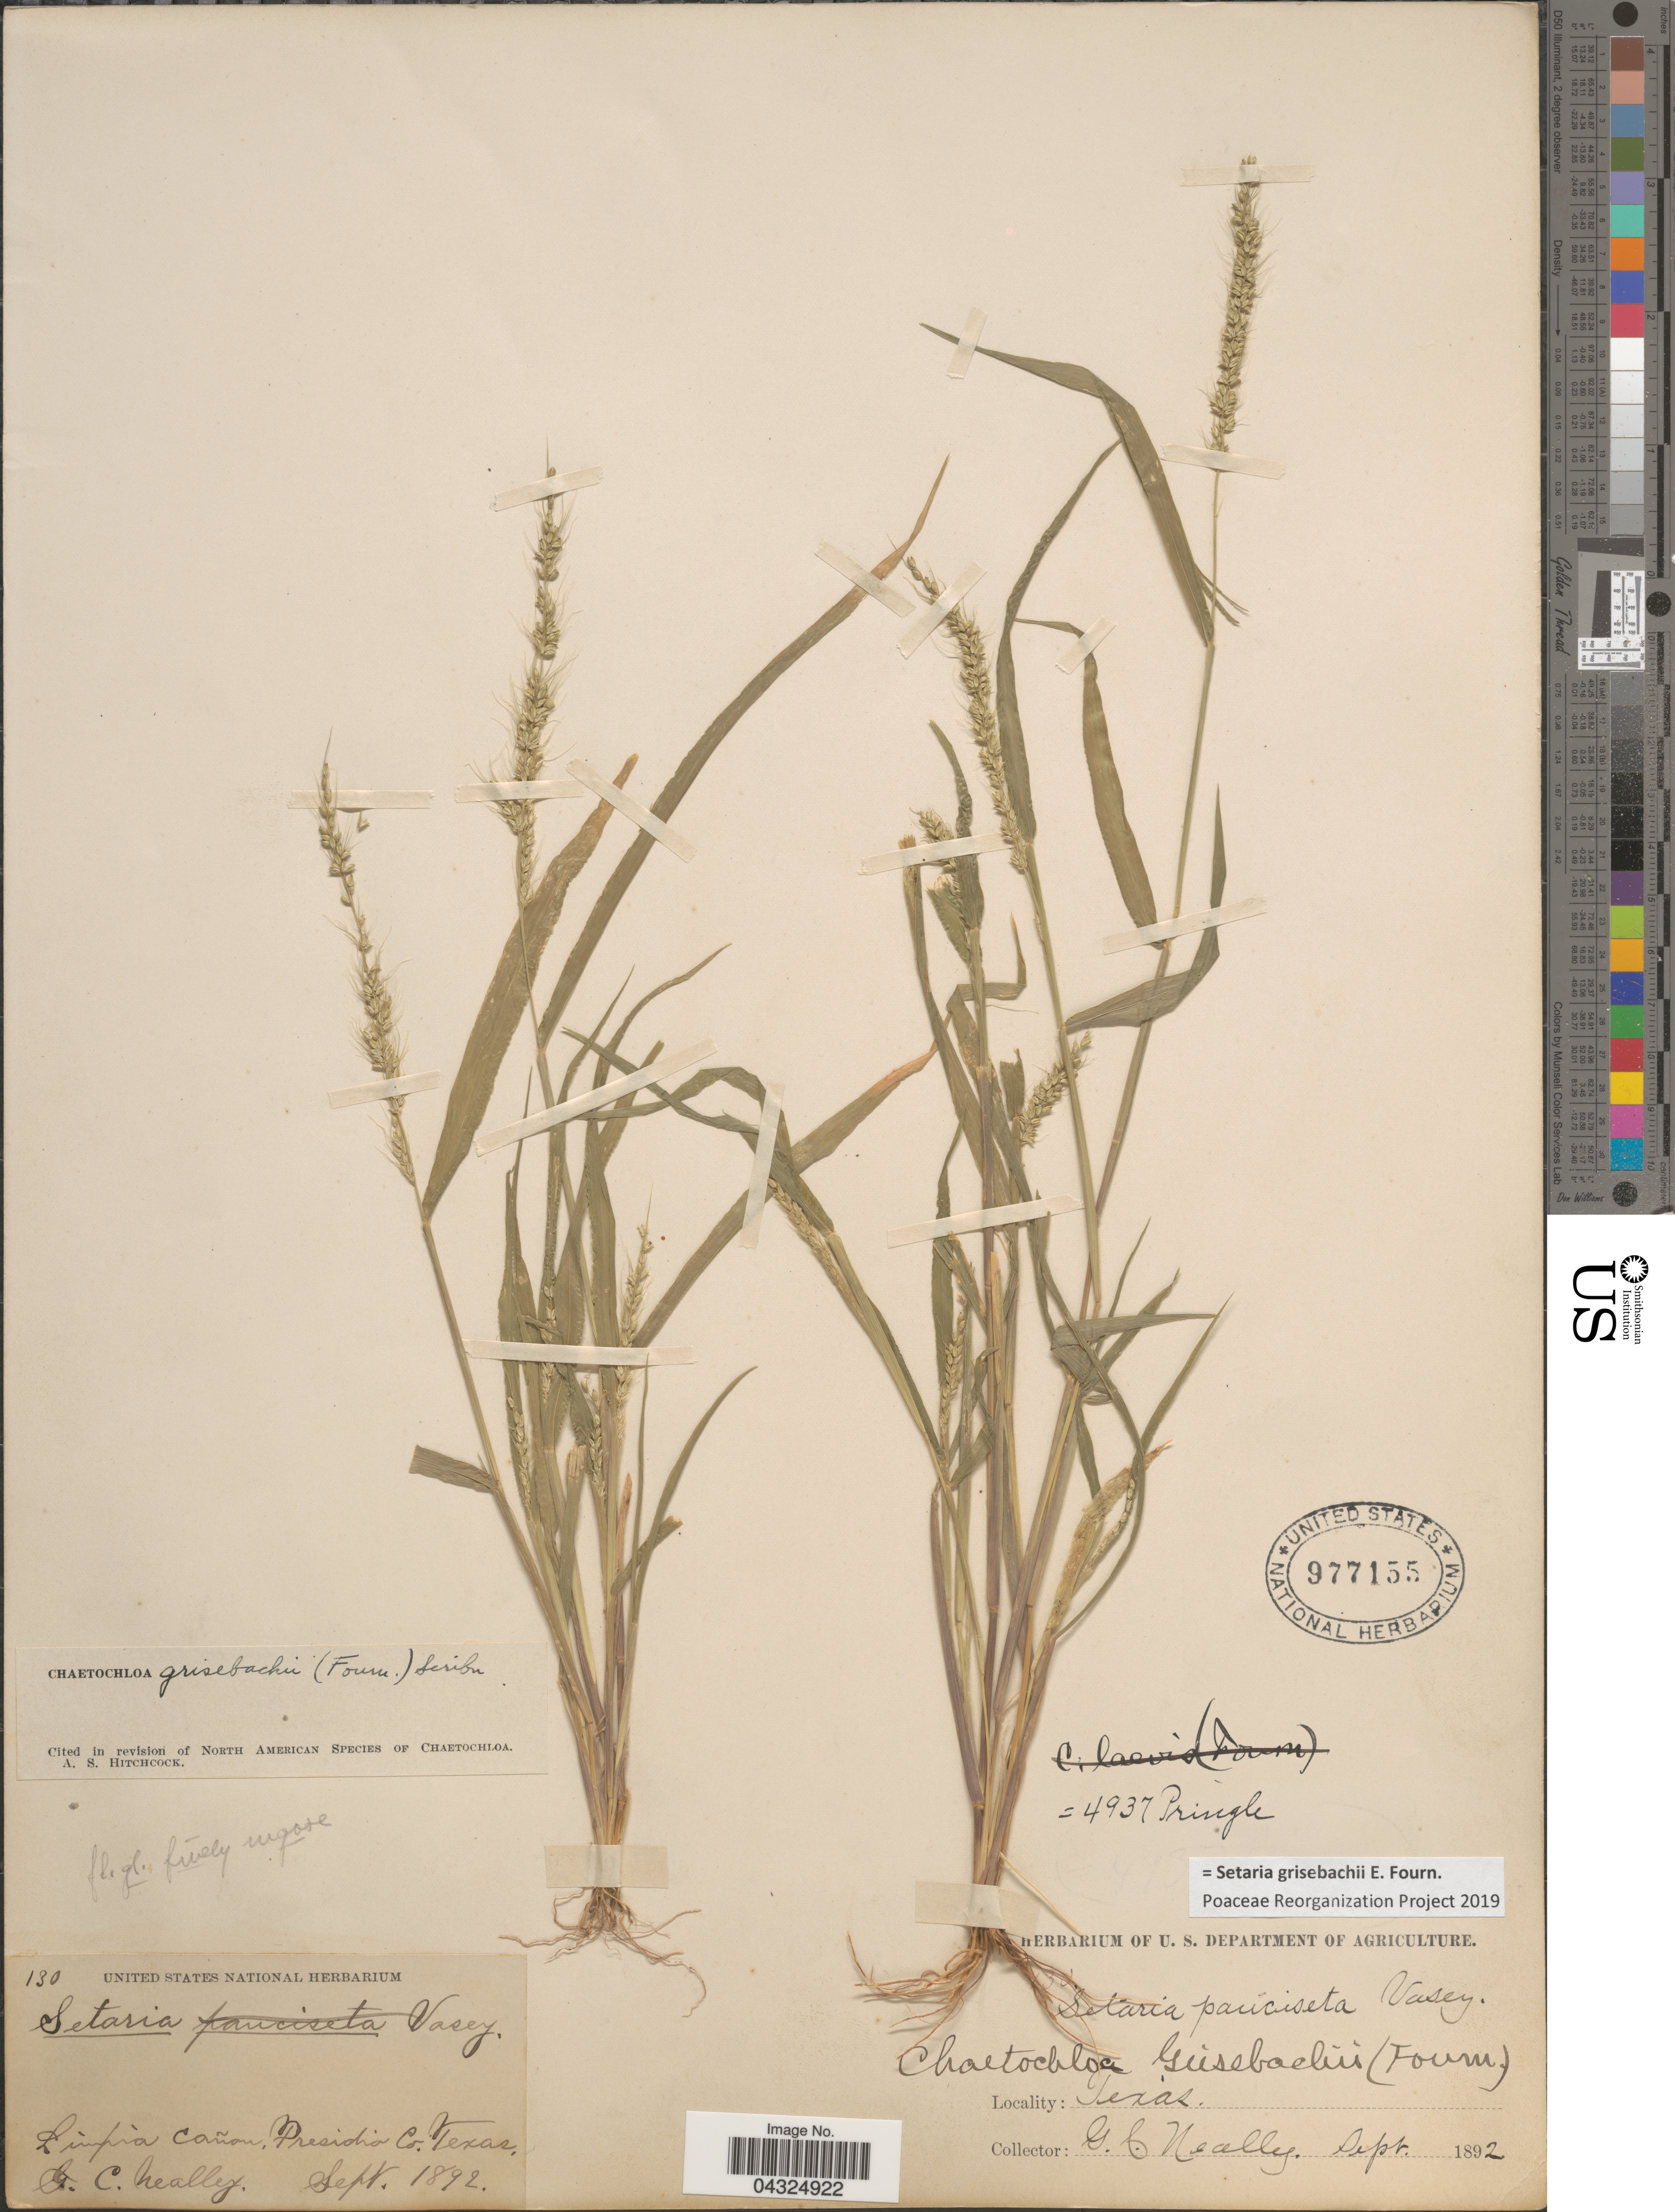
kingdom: Plantae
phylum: Tracheophyta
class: Liliopsida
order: Poales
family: Poaceae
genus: Setaria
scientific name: Setaria grisebachii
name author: E. Fourn.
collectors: G. C. Nealley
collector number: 130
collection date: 1892-09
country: United States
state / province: Texas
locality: Limpia Cañon. Presidio Co.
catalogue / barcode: US 977155